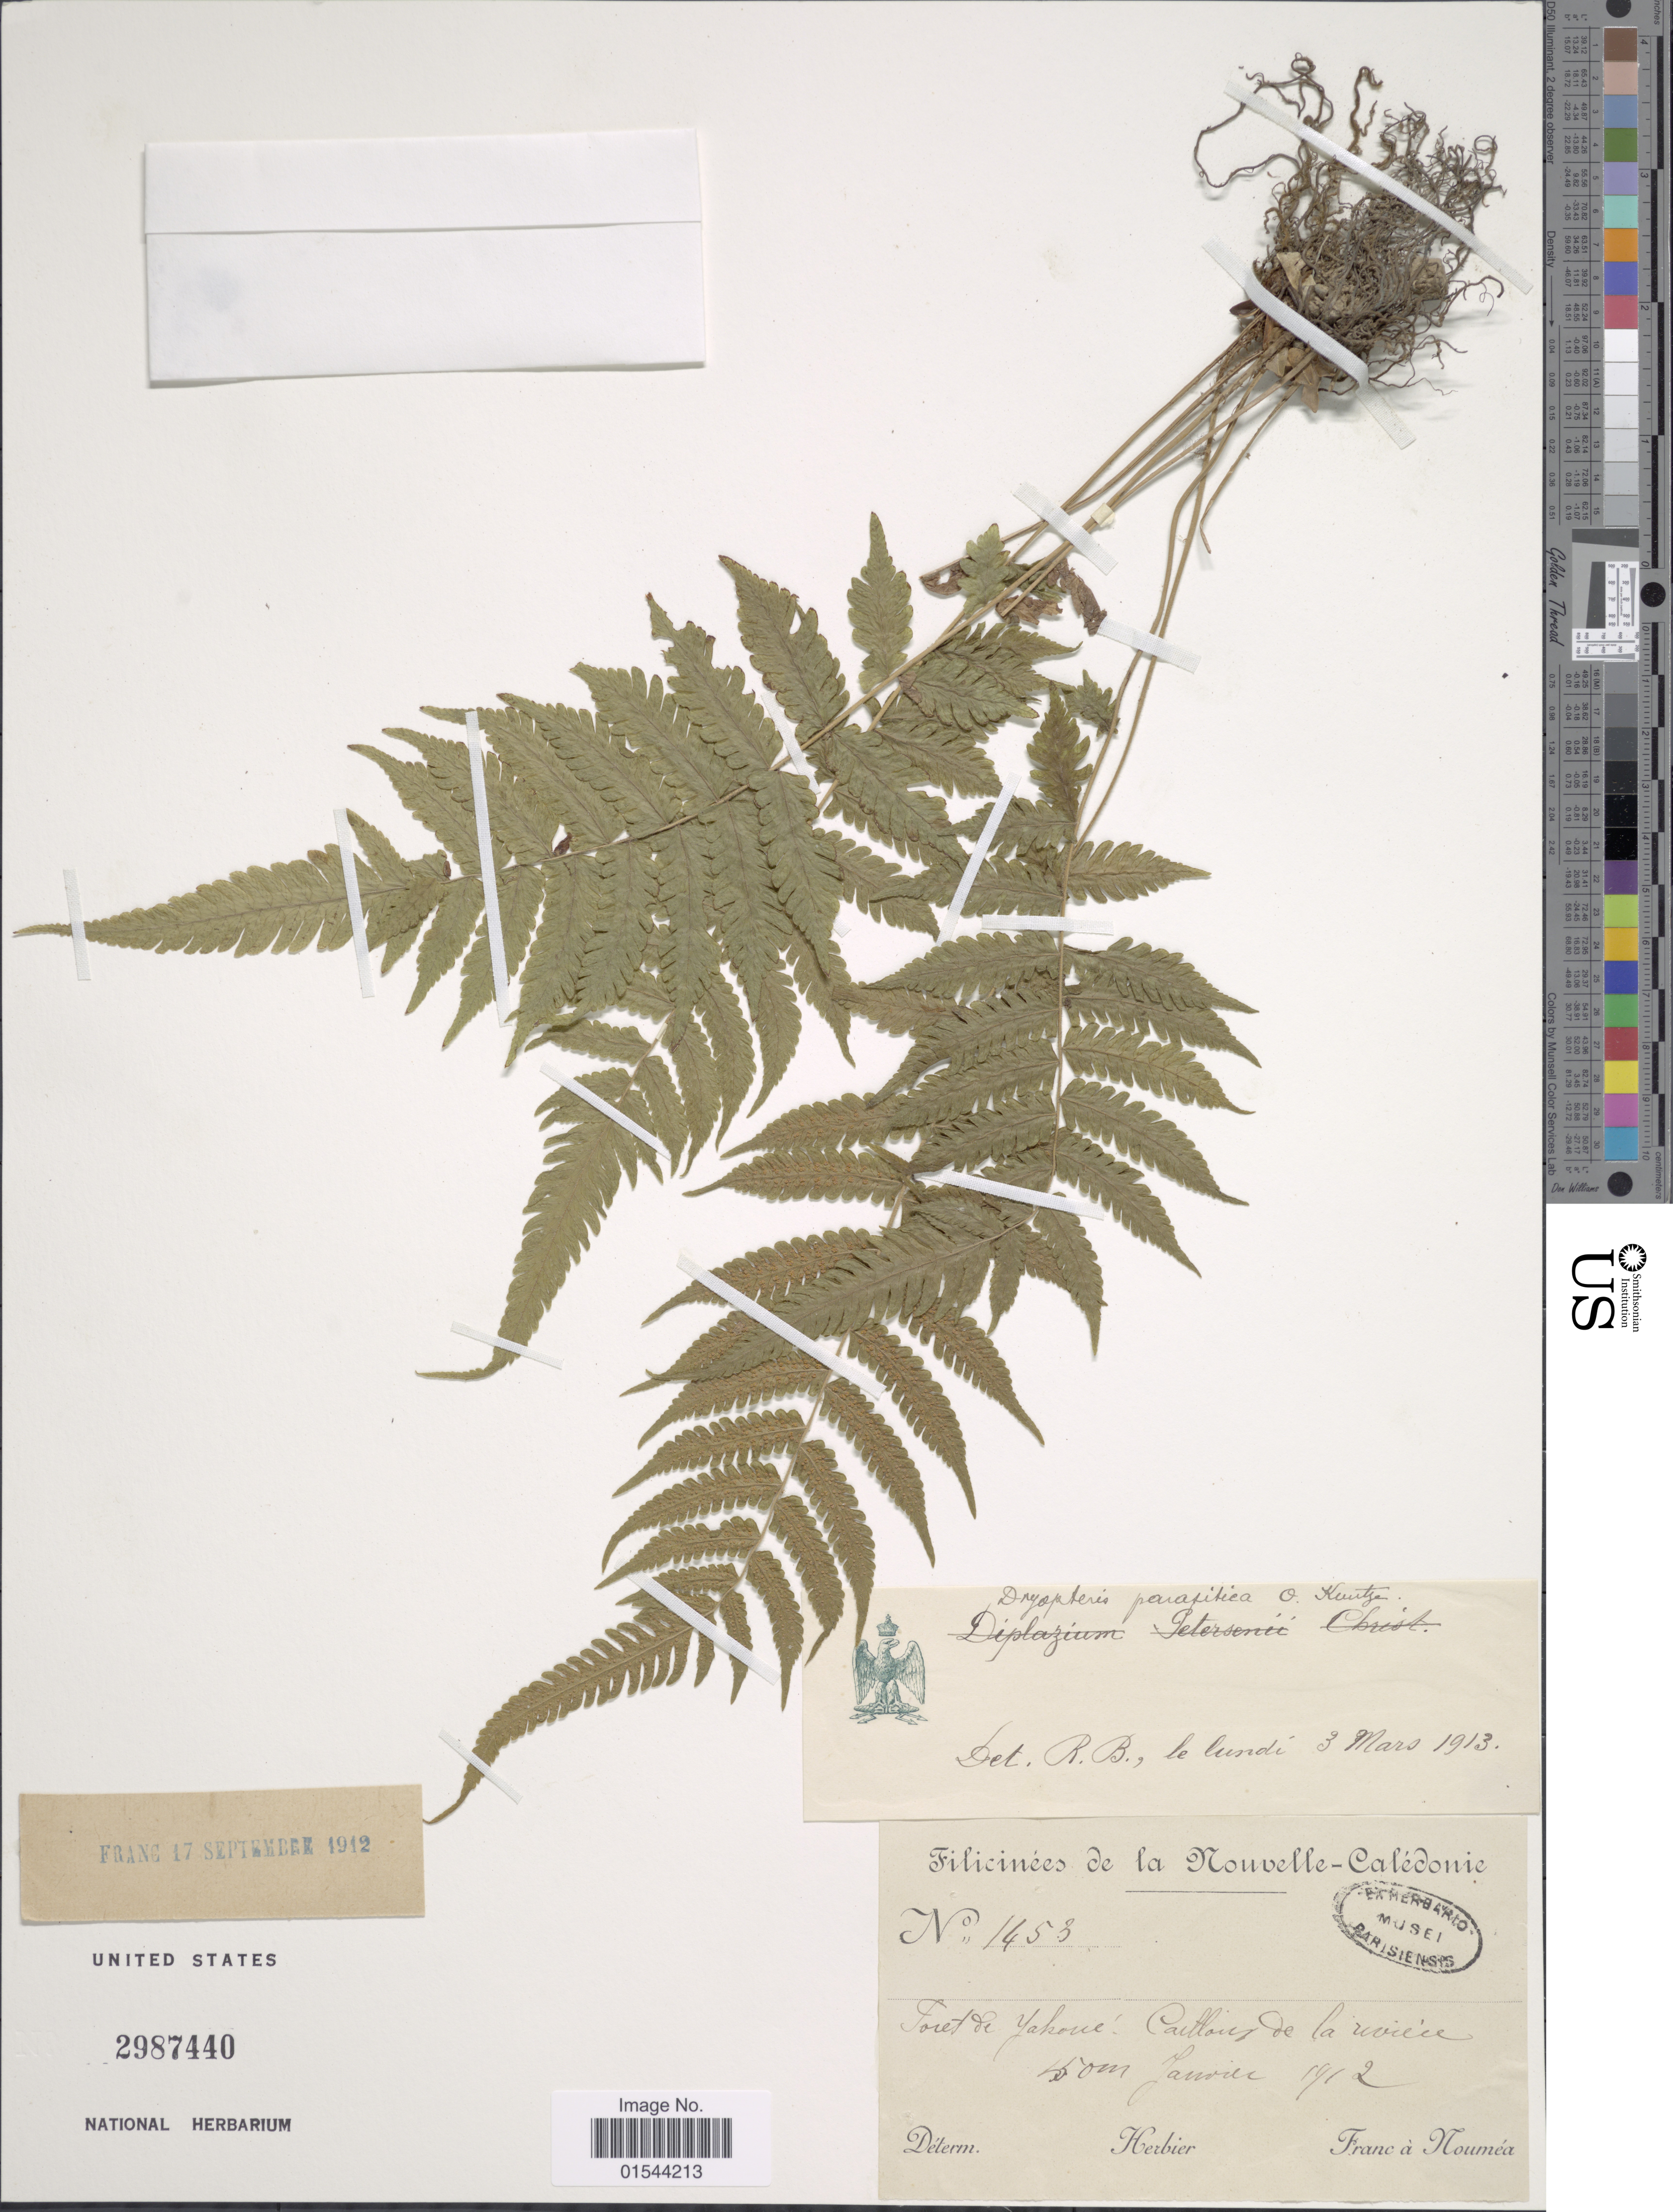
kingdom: Plantae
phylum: Tracheophyta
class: Polypodiopsida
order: Polypodiales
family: Thelypteridaceae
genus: Christella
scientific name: Christella parasitica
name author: (L.) H. Lév.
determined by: Wagner, W. L., (BOT), Smithsonian Institution - National Museum of Natural History (UNITED STATES)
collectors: Franc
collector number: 1453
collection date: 1912-01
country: New Caledonia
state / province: South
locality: Forêt de Yahoué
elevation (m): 150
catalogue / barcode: US 2987440